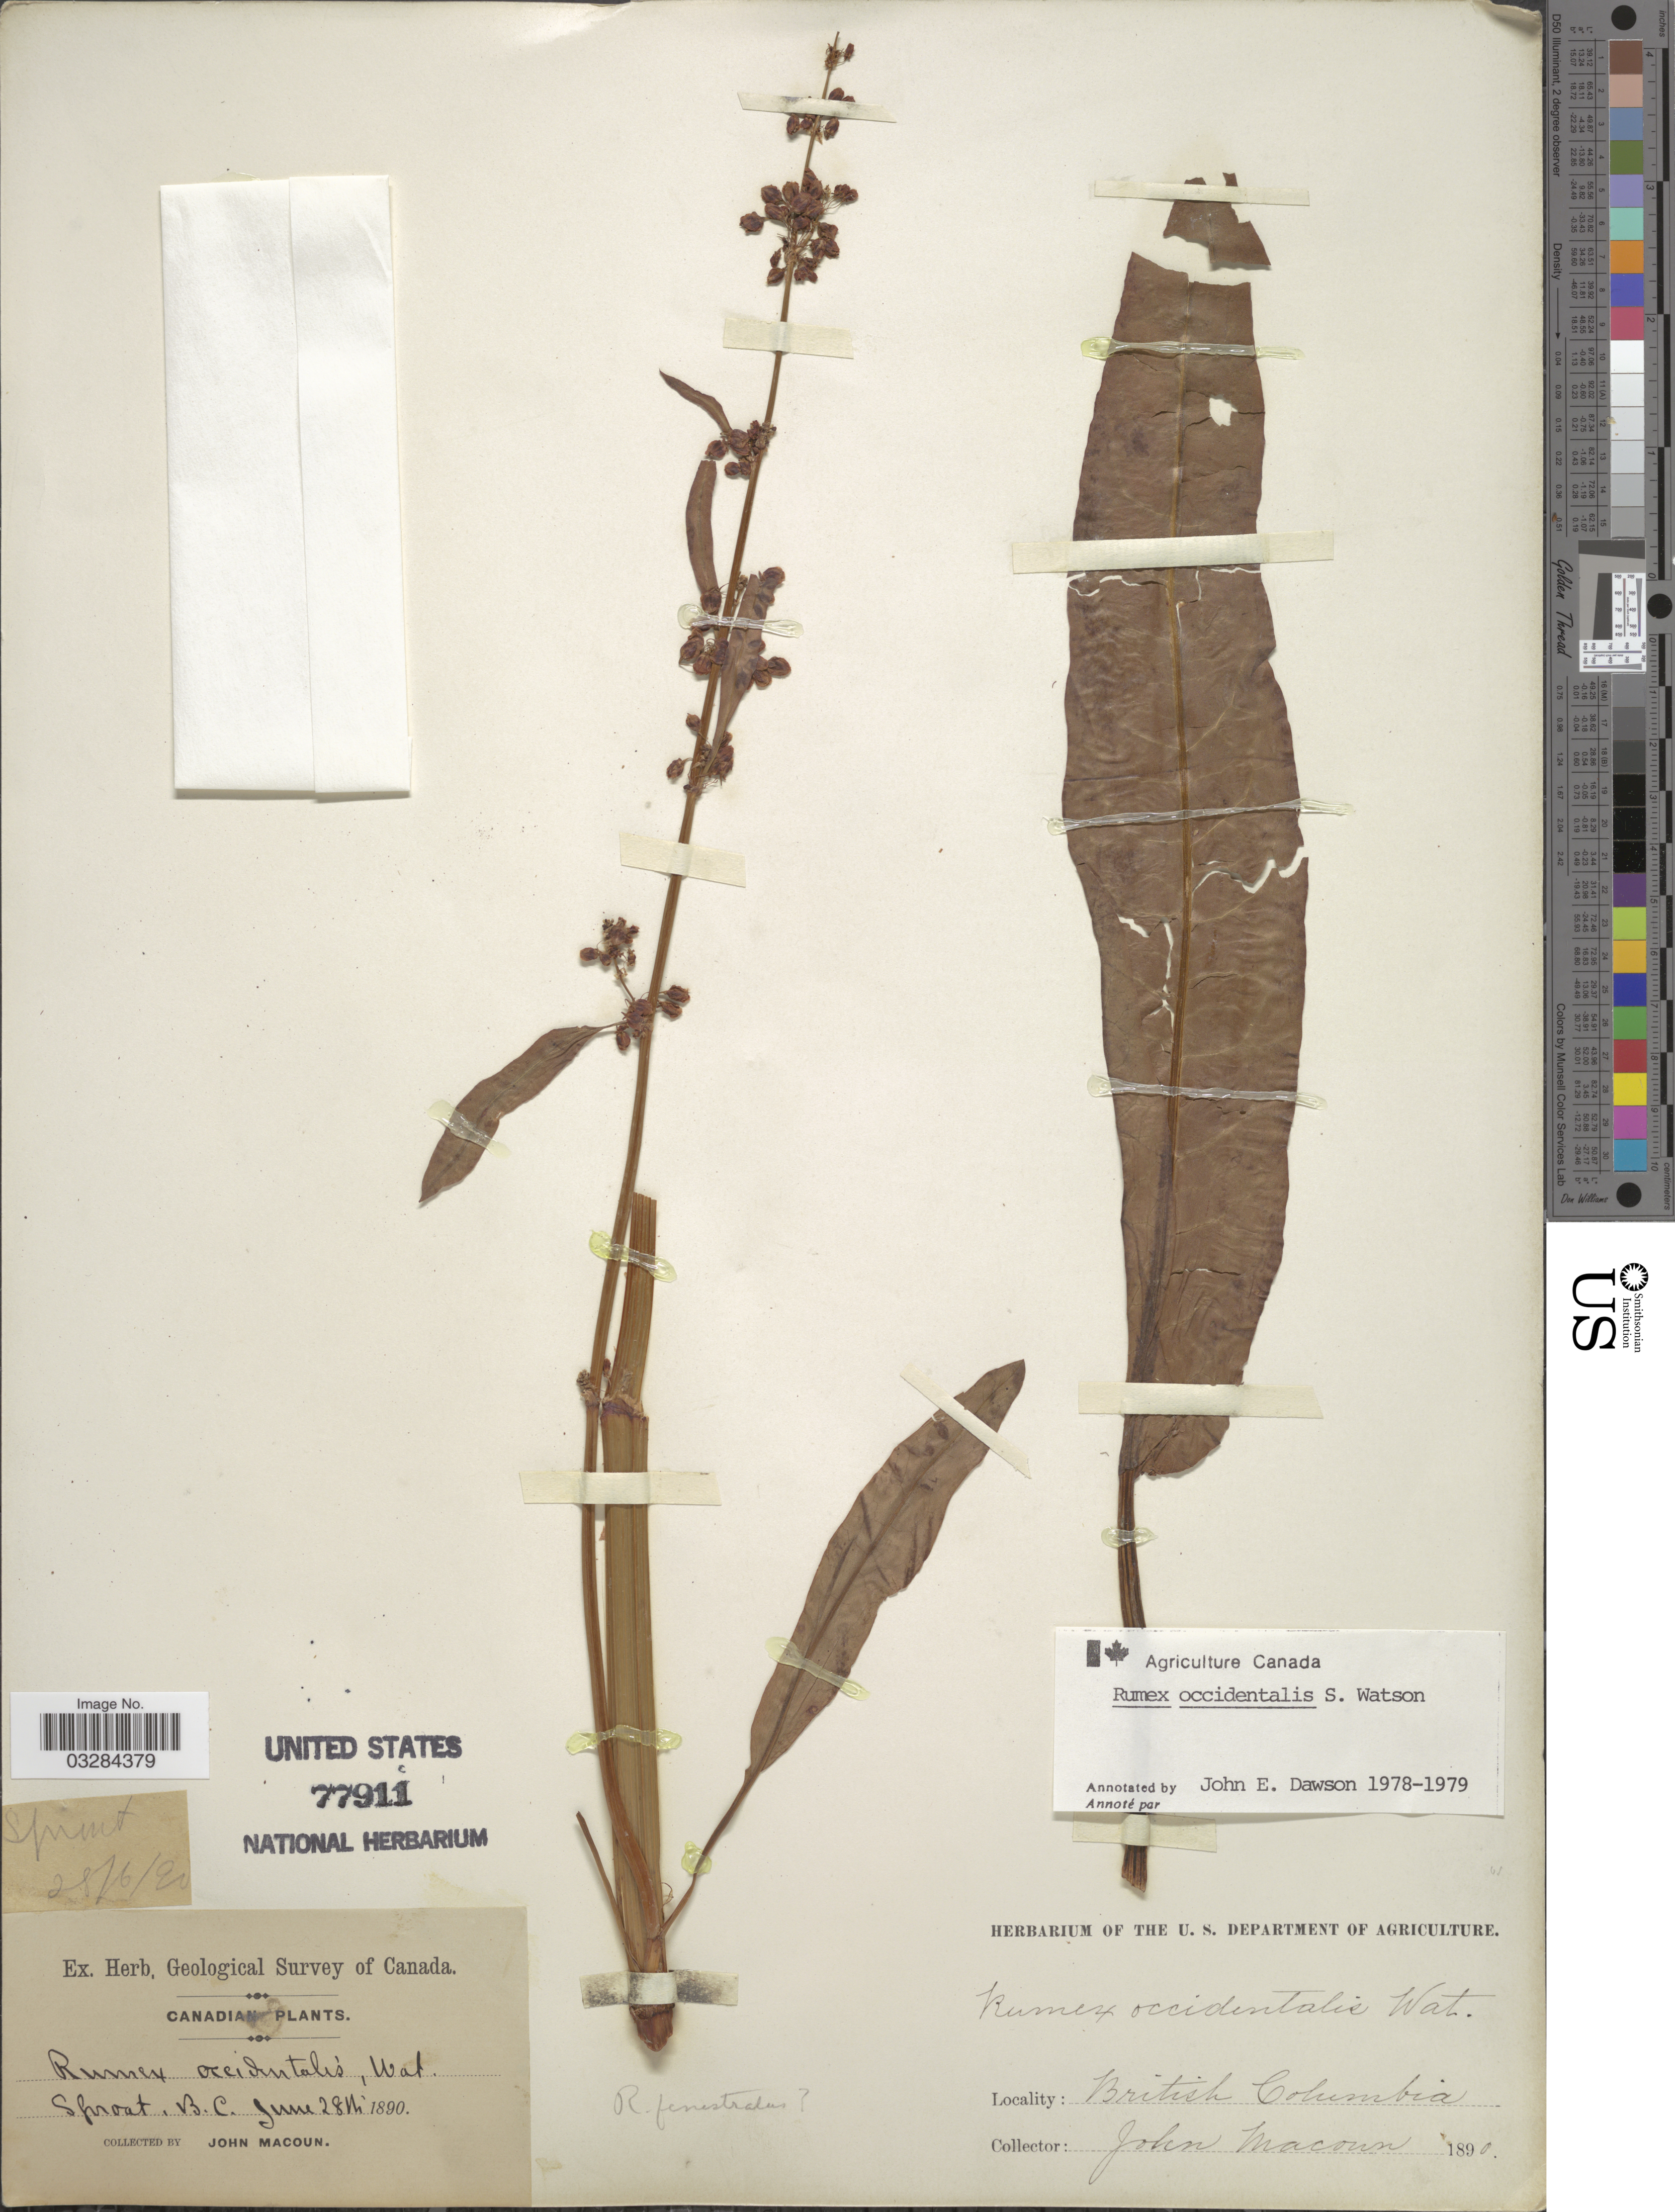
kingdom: Plantae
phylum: Tracheophyta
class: Magnoliopsida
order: Caryophyllales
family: Polygonaceae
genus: Rumex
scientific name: Rumex occidentalis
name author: S. Watson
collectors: J. Macoun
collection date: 1890-06-28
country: Canada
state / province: British Columbia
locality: Sproat.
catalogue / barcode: US 77911